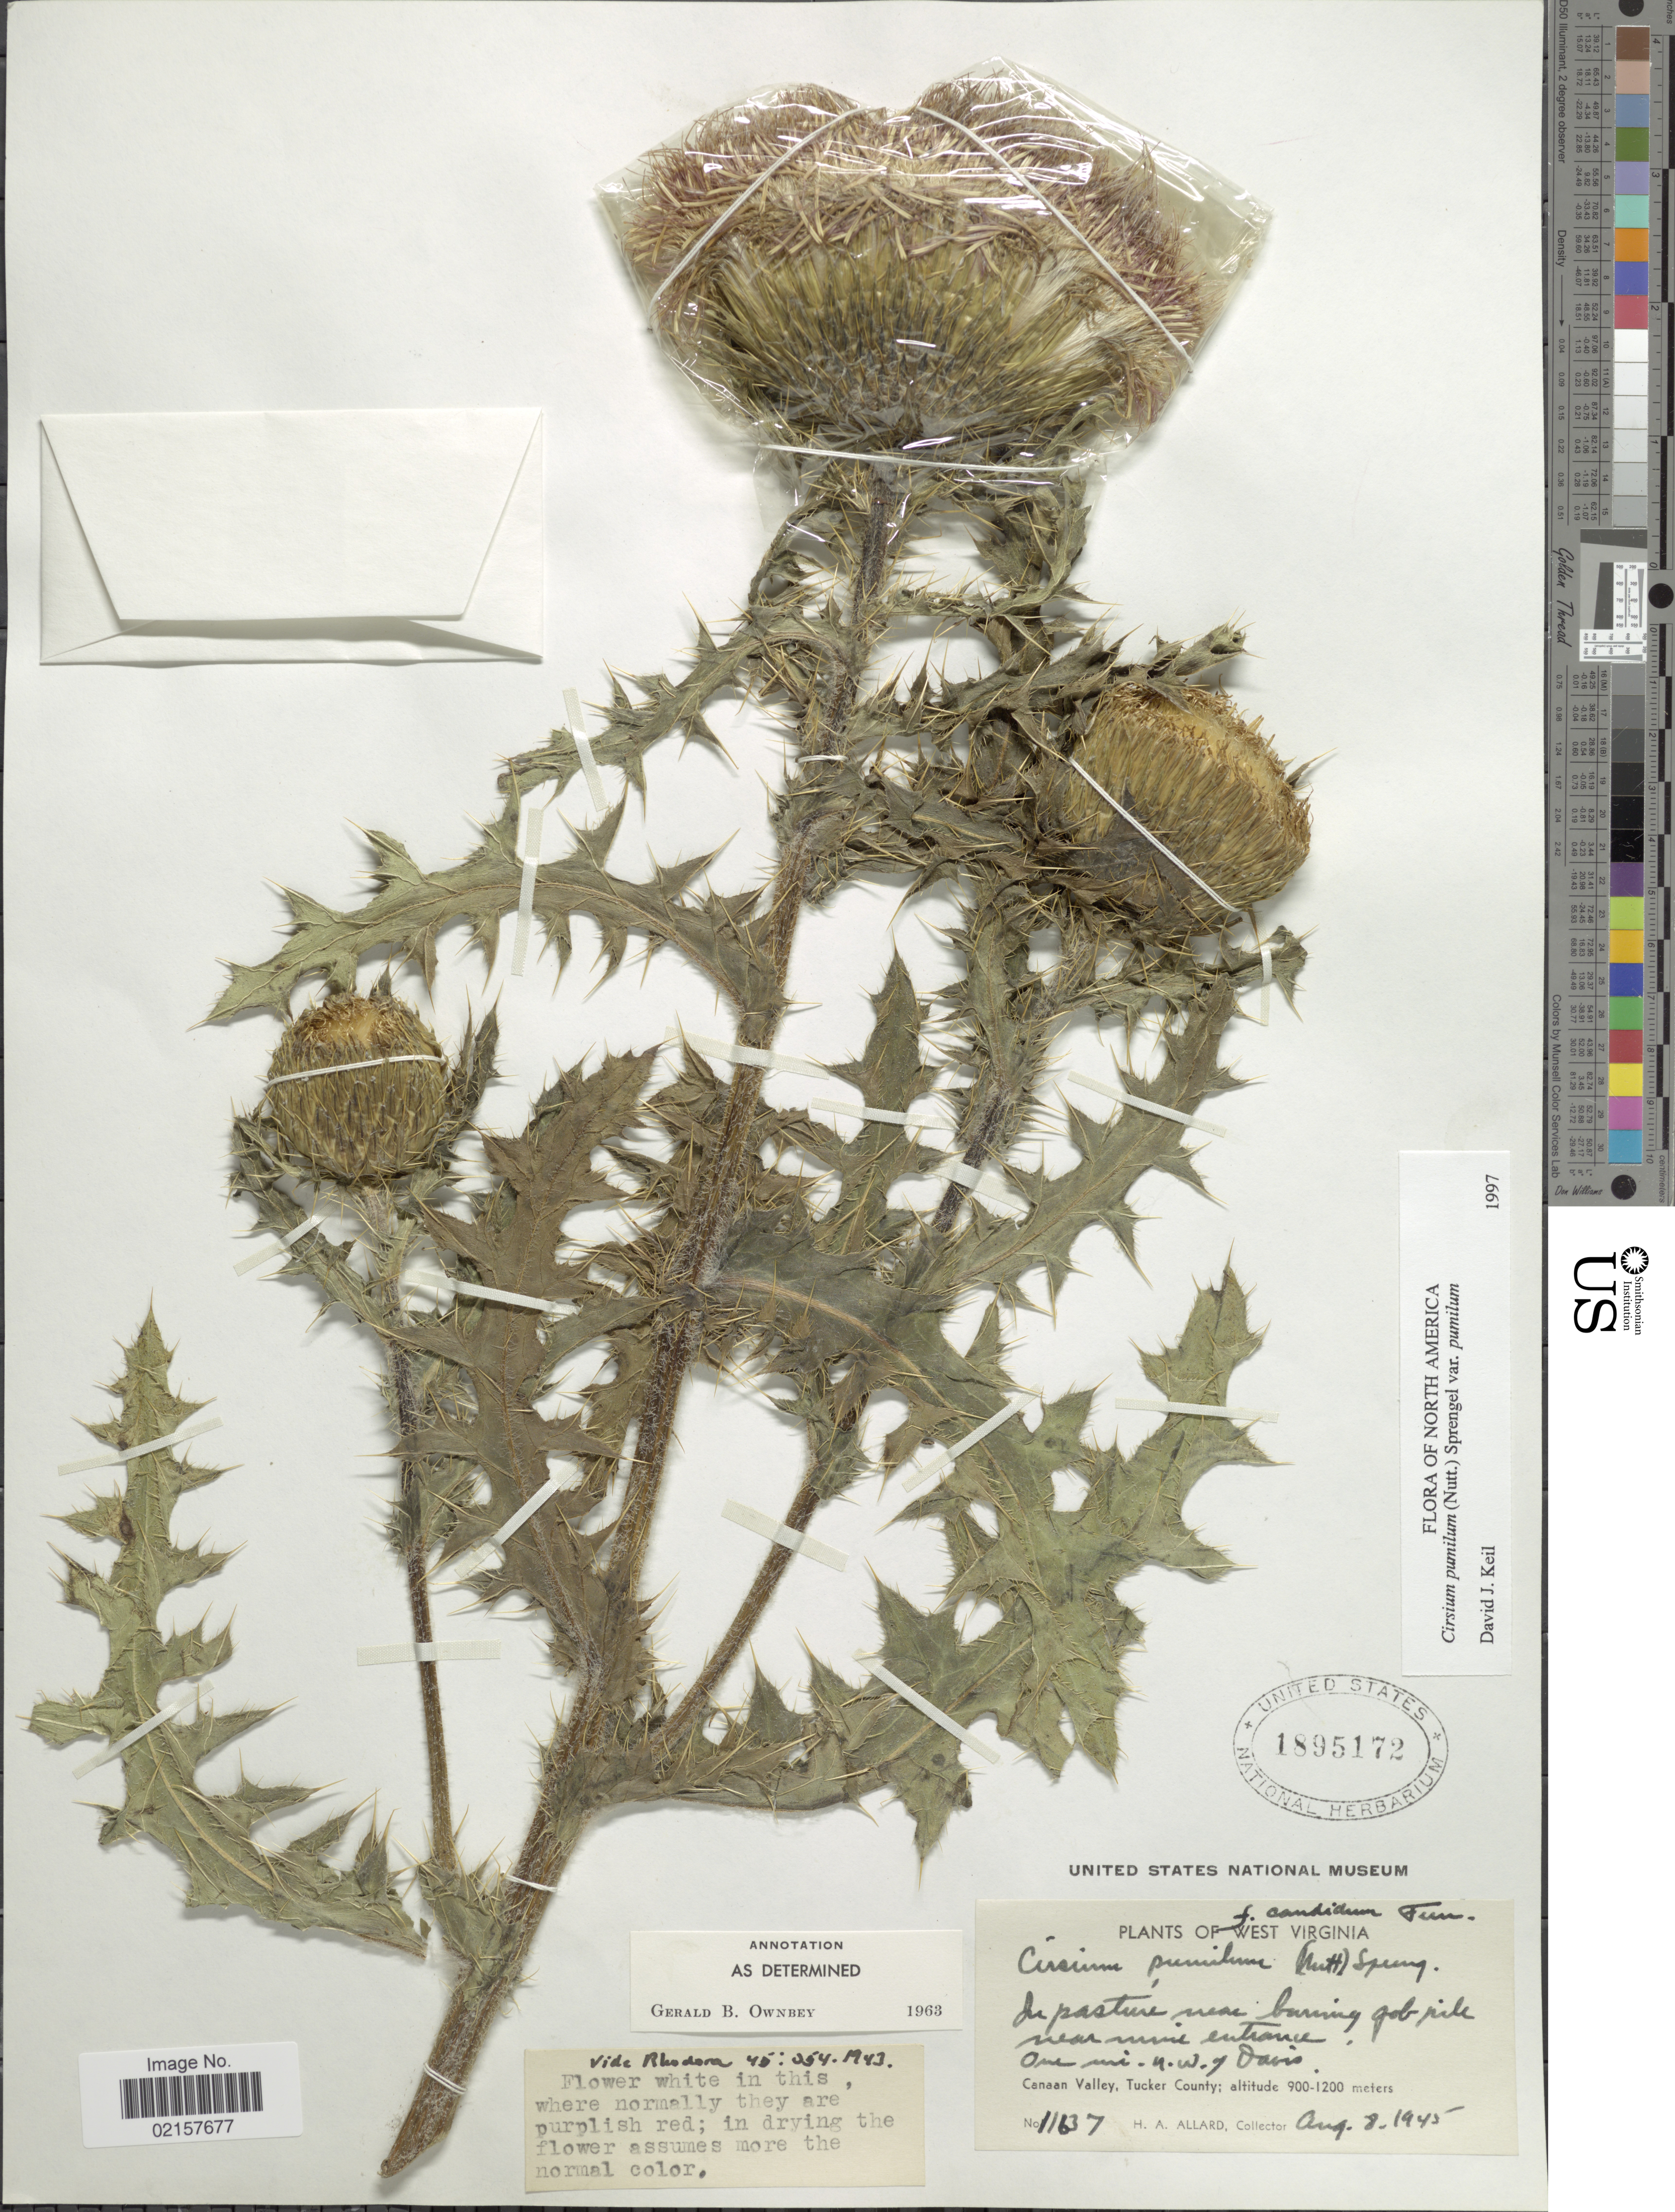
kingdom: Plantae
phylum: Tracheophyta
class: Magnoliopsida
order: Asterales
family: Asteraceae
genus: Cirsium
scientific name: Cirsium pumilum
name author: (Nutt.) Spreng.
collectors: H. A. Allard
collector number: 11637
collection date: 1945-08-08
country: United States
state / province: West Virginia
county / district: Tucker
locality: In pasture near burning gob pile, near mine entrance one mi. n.w. of Davis, Canaaan Valley, Tucker County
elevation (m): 900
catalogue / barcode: US 1895172